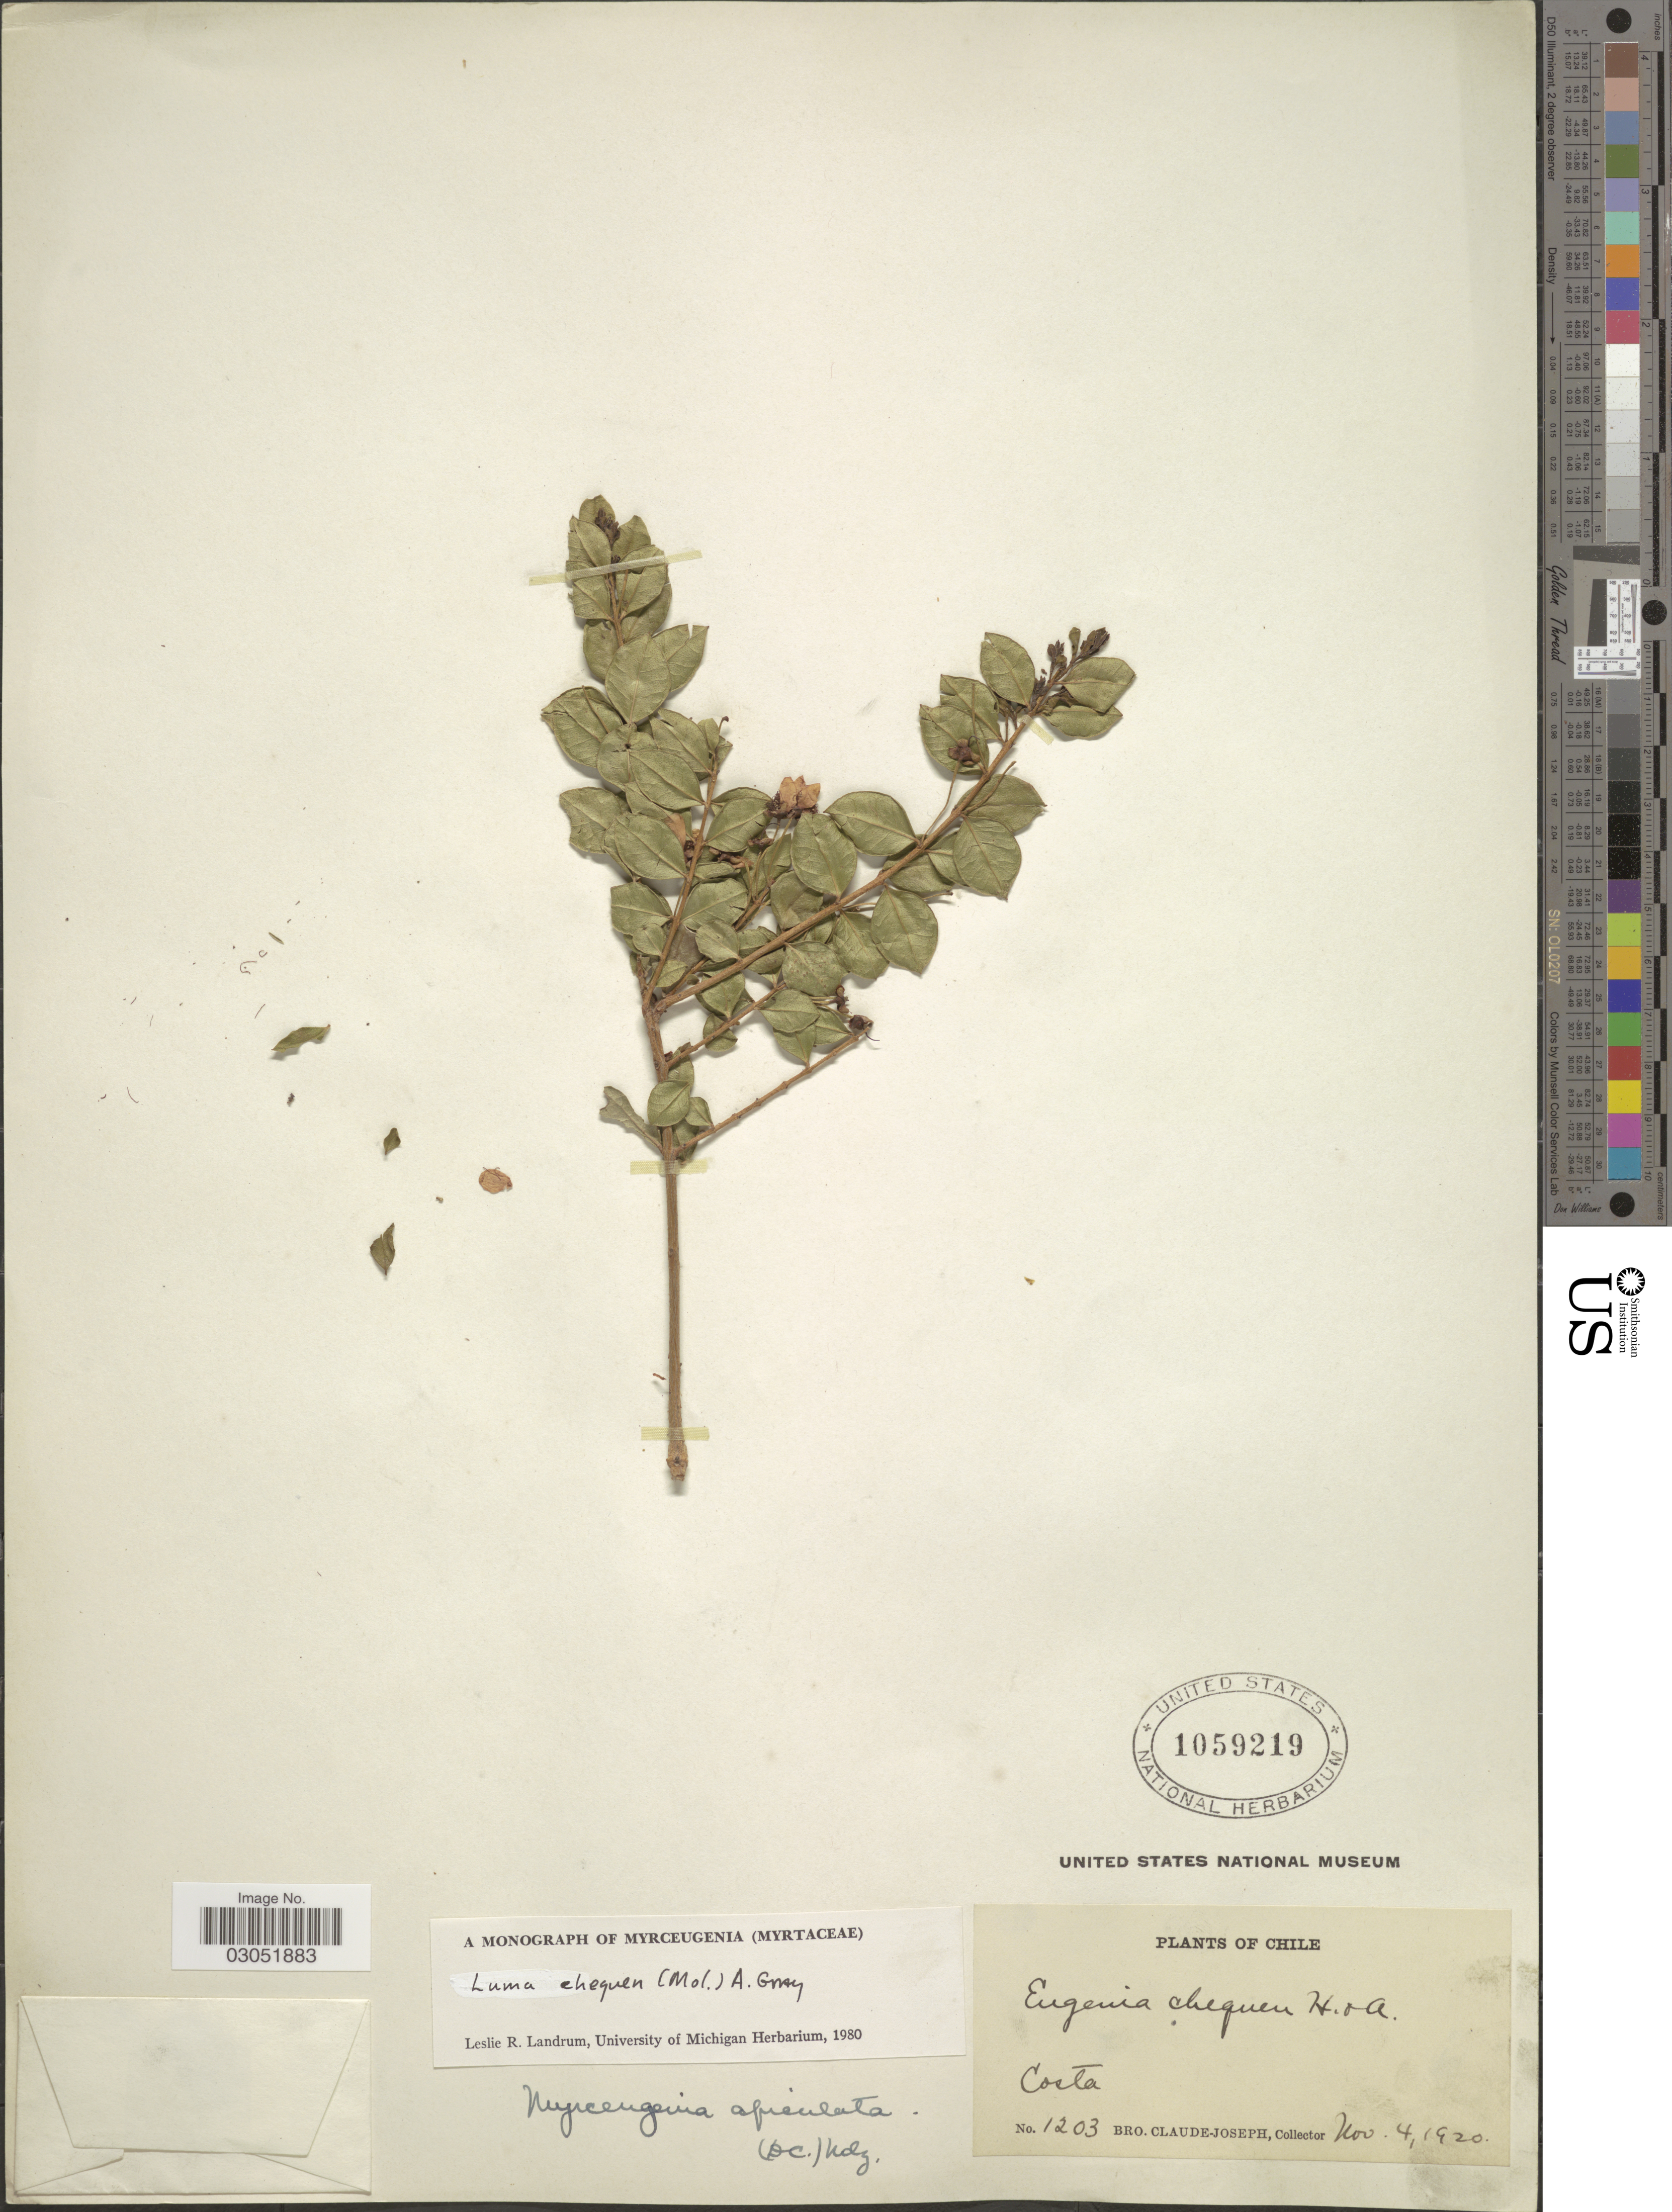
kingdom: Plantae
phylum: Tracheophyta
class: Magnoliopsida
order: Myrtales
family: Myrtaceae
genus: Luma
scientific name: Luma chequen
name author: (Molina) A. Gray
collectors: Bro. Claude-Joseph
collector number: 1203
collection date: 1920-11-04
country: Chile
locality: Costa.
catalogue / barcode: US 1059219